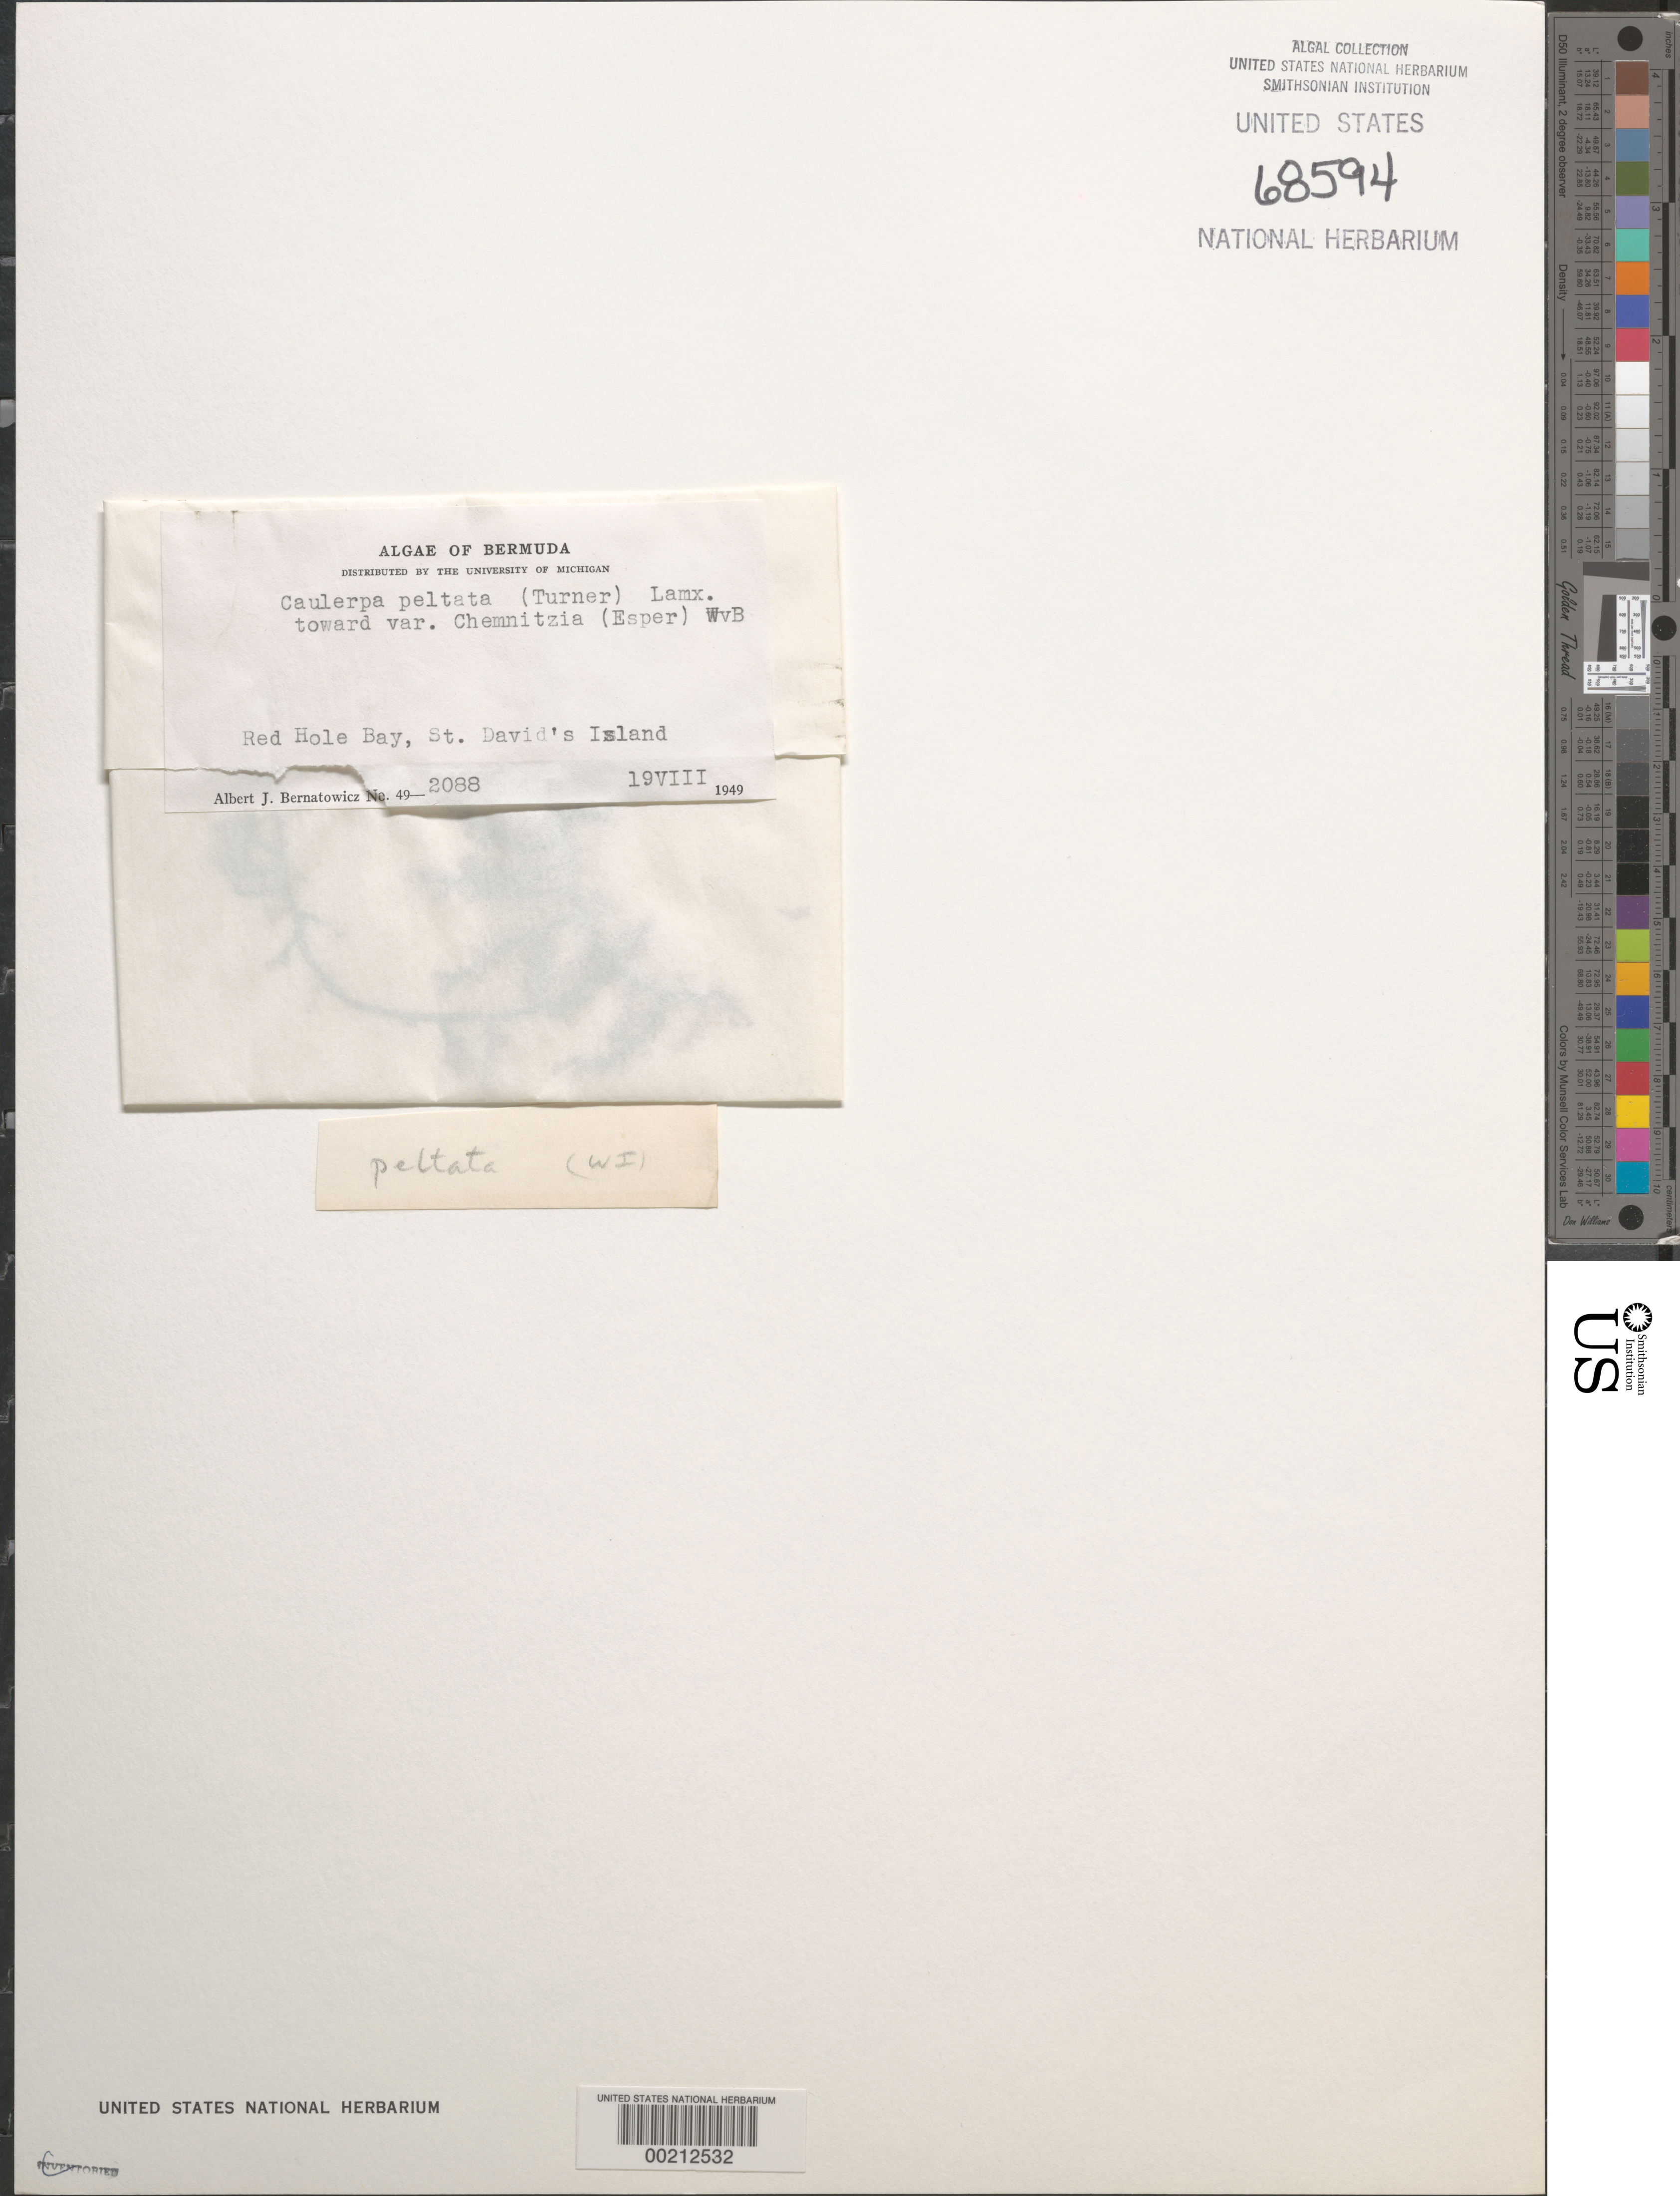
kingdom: Plantae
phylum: Chlorophyta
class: Ulvophyceae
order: Cladophorales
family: Cladophoraceae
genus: Cladophora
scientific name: Cladophora glomerata var. crassior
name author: (C. Agardh) C. Hoek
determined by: Algae name updating Project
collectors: A. Bernatowicz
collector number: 49-2088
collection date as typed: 19 Aug 1949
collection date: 1949-08-19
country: Bermuda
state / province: Saint George's (parish)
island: St. David's Island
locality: Red Hole Bay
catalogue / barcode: US 68594